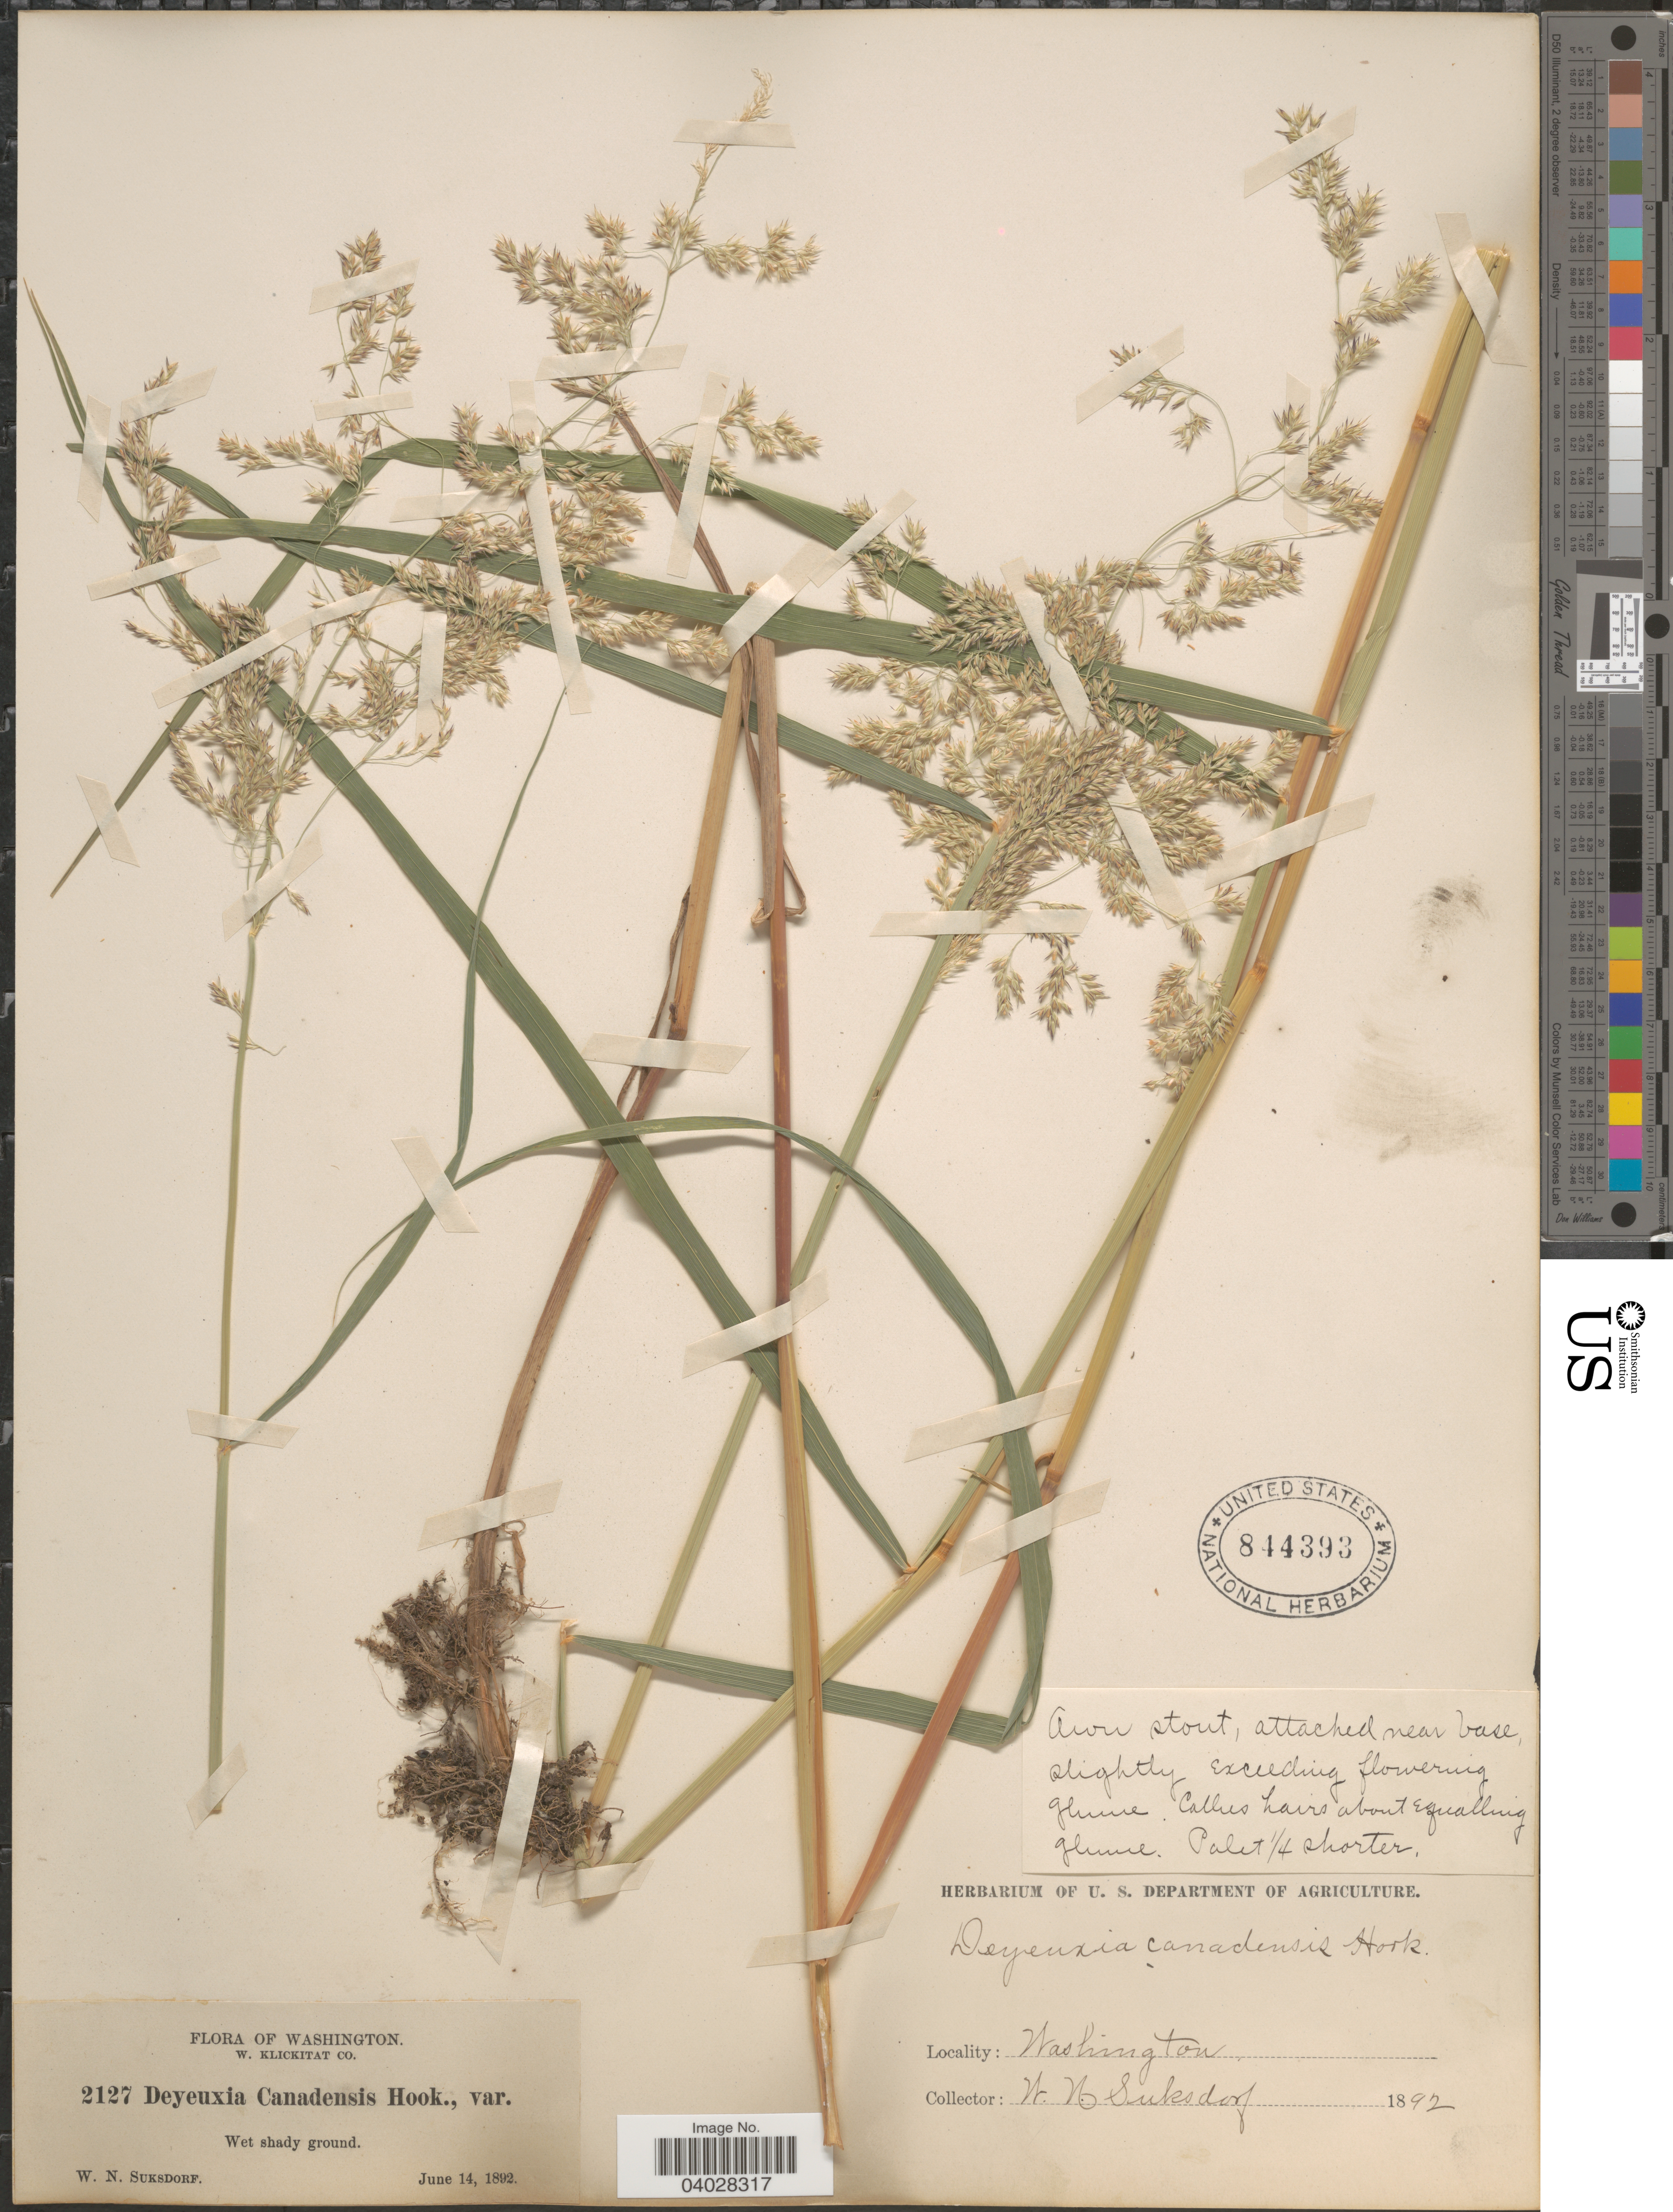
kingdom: Plantae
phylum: Tracheophyta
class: Liliopsida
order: Poales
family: Poaceae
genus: Calamagrostis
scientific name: Calamagrostis canadensis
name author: (Michx.) P. Beauv.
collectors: W. N. Suksdorf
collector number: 2127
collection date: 1892-06-14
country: United States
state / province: Washington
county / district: Klickitat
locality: W. Klickitat Co.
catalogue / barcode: US 844393